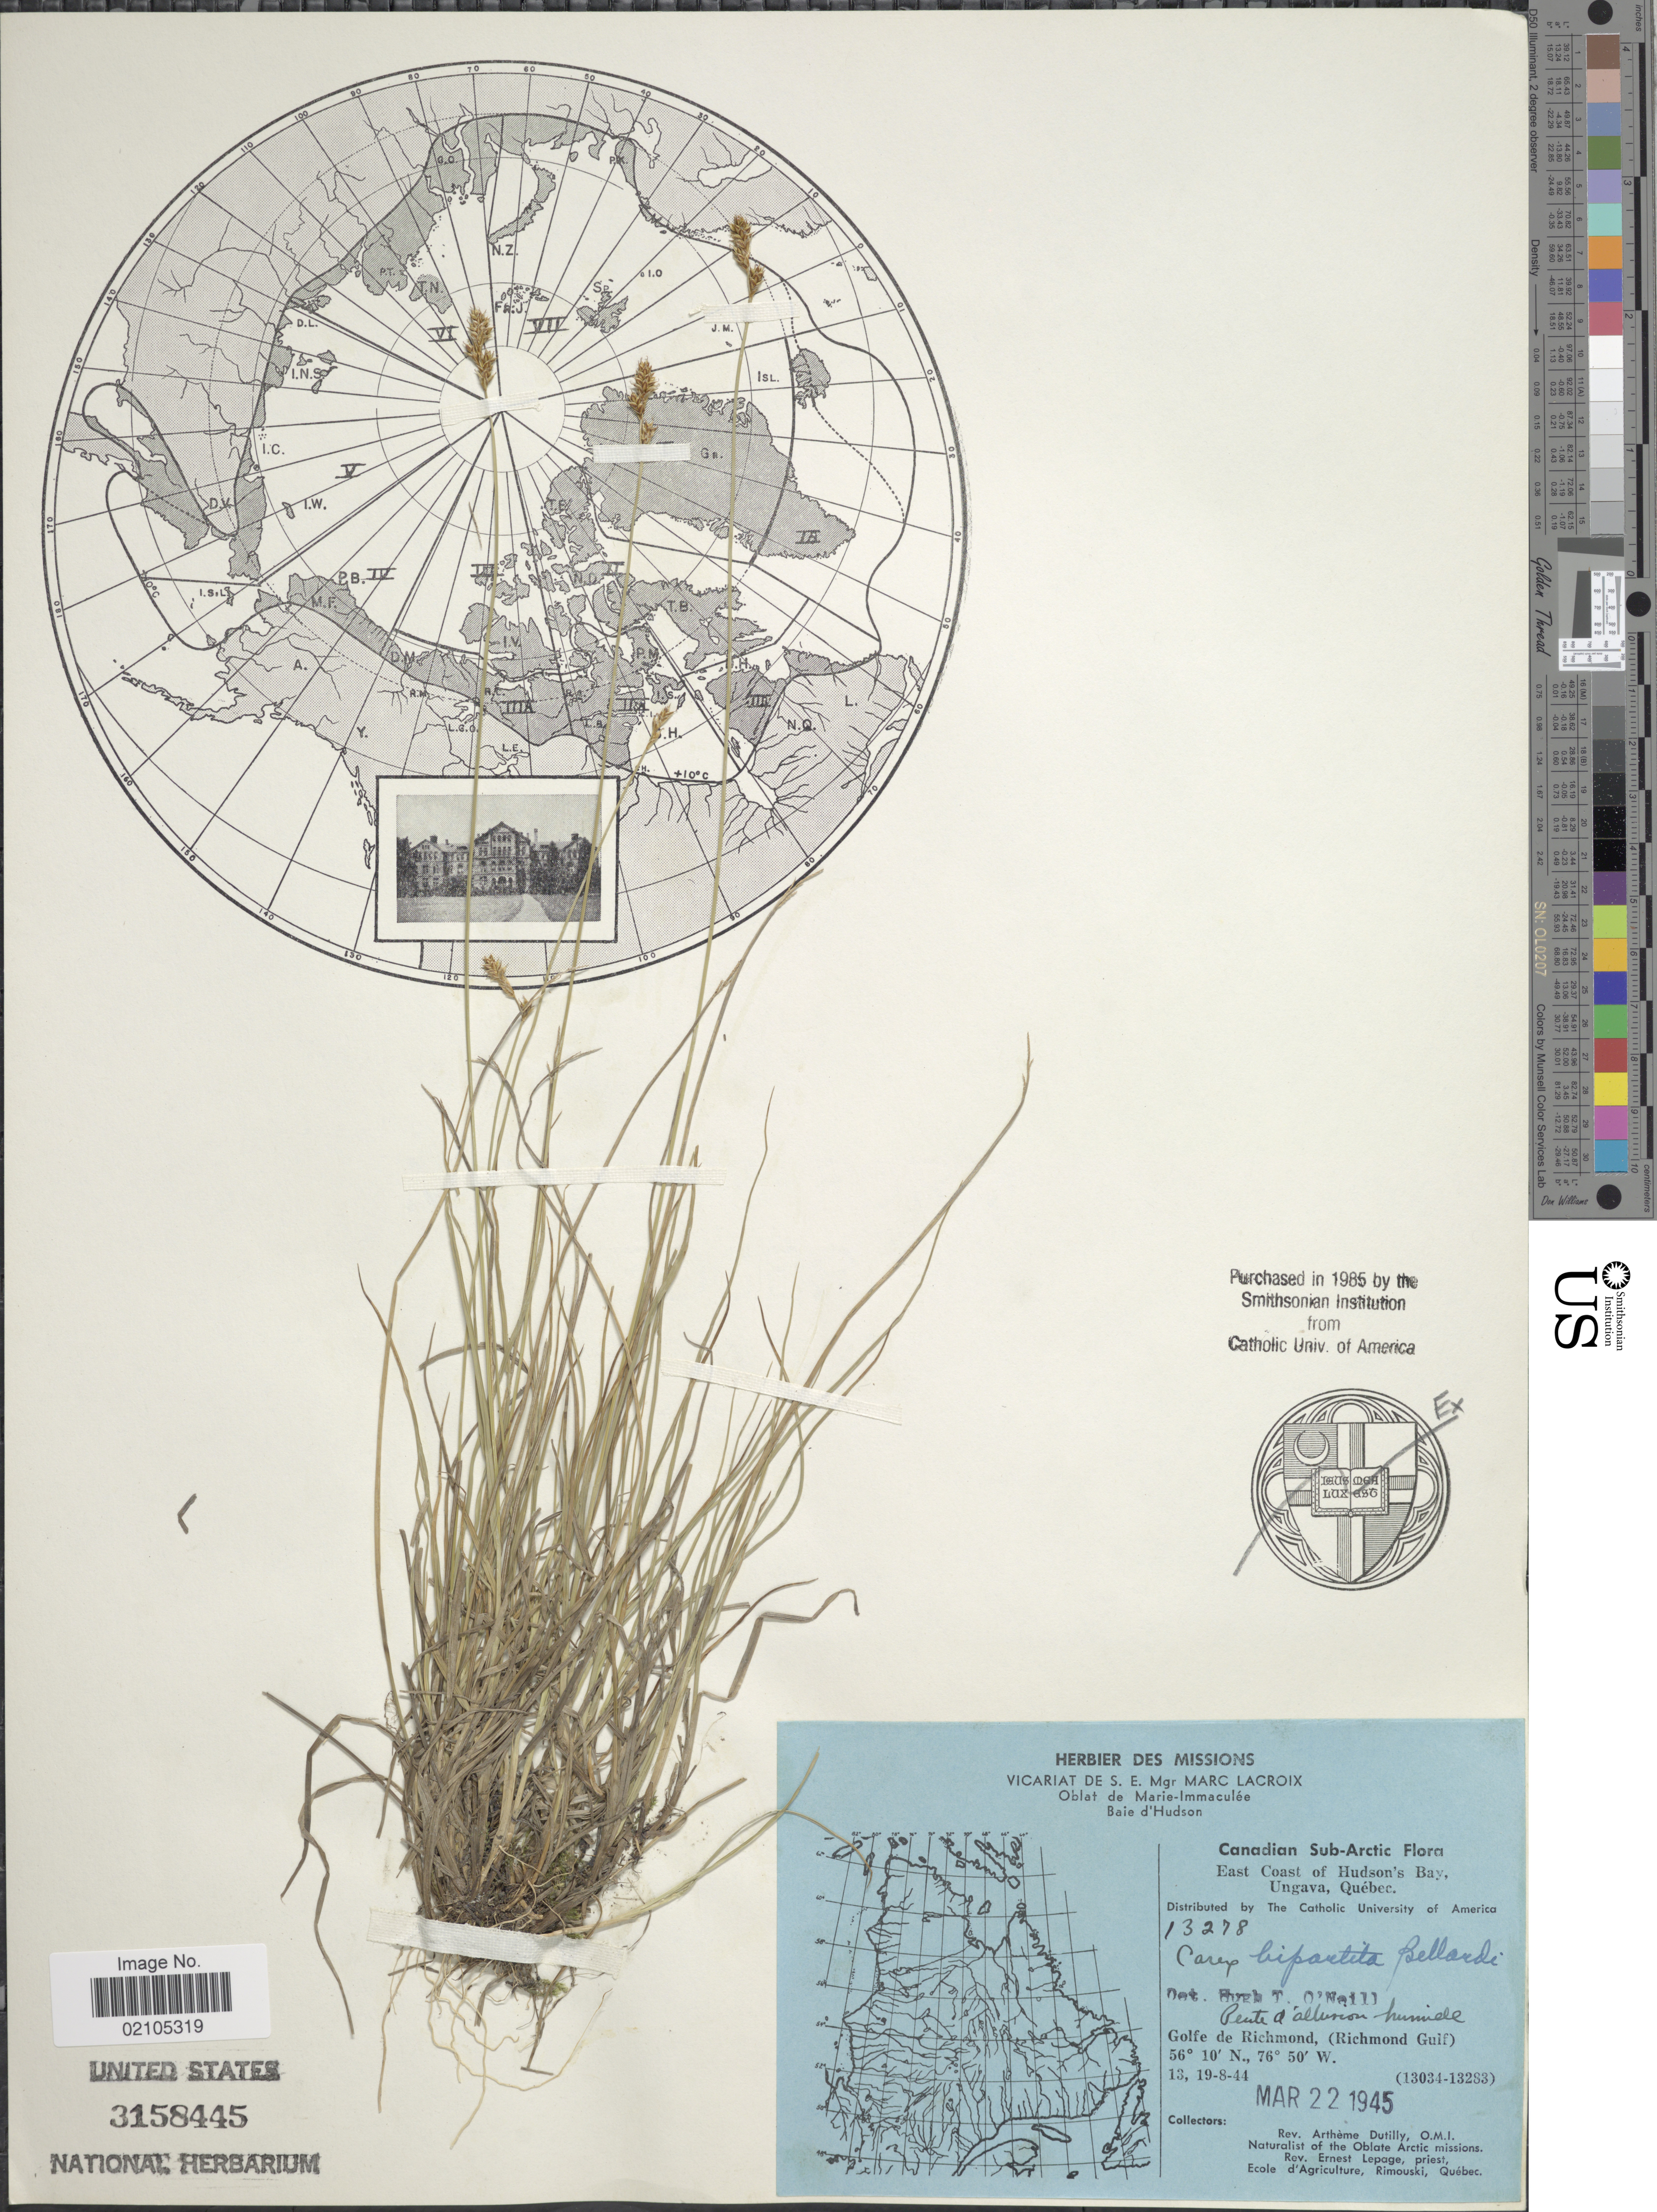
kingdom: Plantae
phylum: Tracheophyta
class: Liliopsida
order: Poales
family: Cyperaceae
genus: Carex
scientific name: Carex lachenalii subsp. lachenalii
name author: Schkuhr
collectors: A. Dutilly & E. Lepage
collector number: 13278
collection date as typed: Transcribed d/m/y: 13/8/44 to 19/8/44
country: Canada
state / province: Quebec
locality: Canadian Sub-Arctic, East Coast of Hudson's Bay, Ungava, Quebec. Golfe de Richmond, (Richmond Gulf).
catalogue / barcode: US 3158445